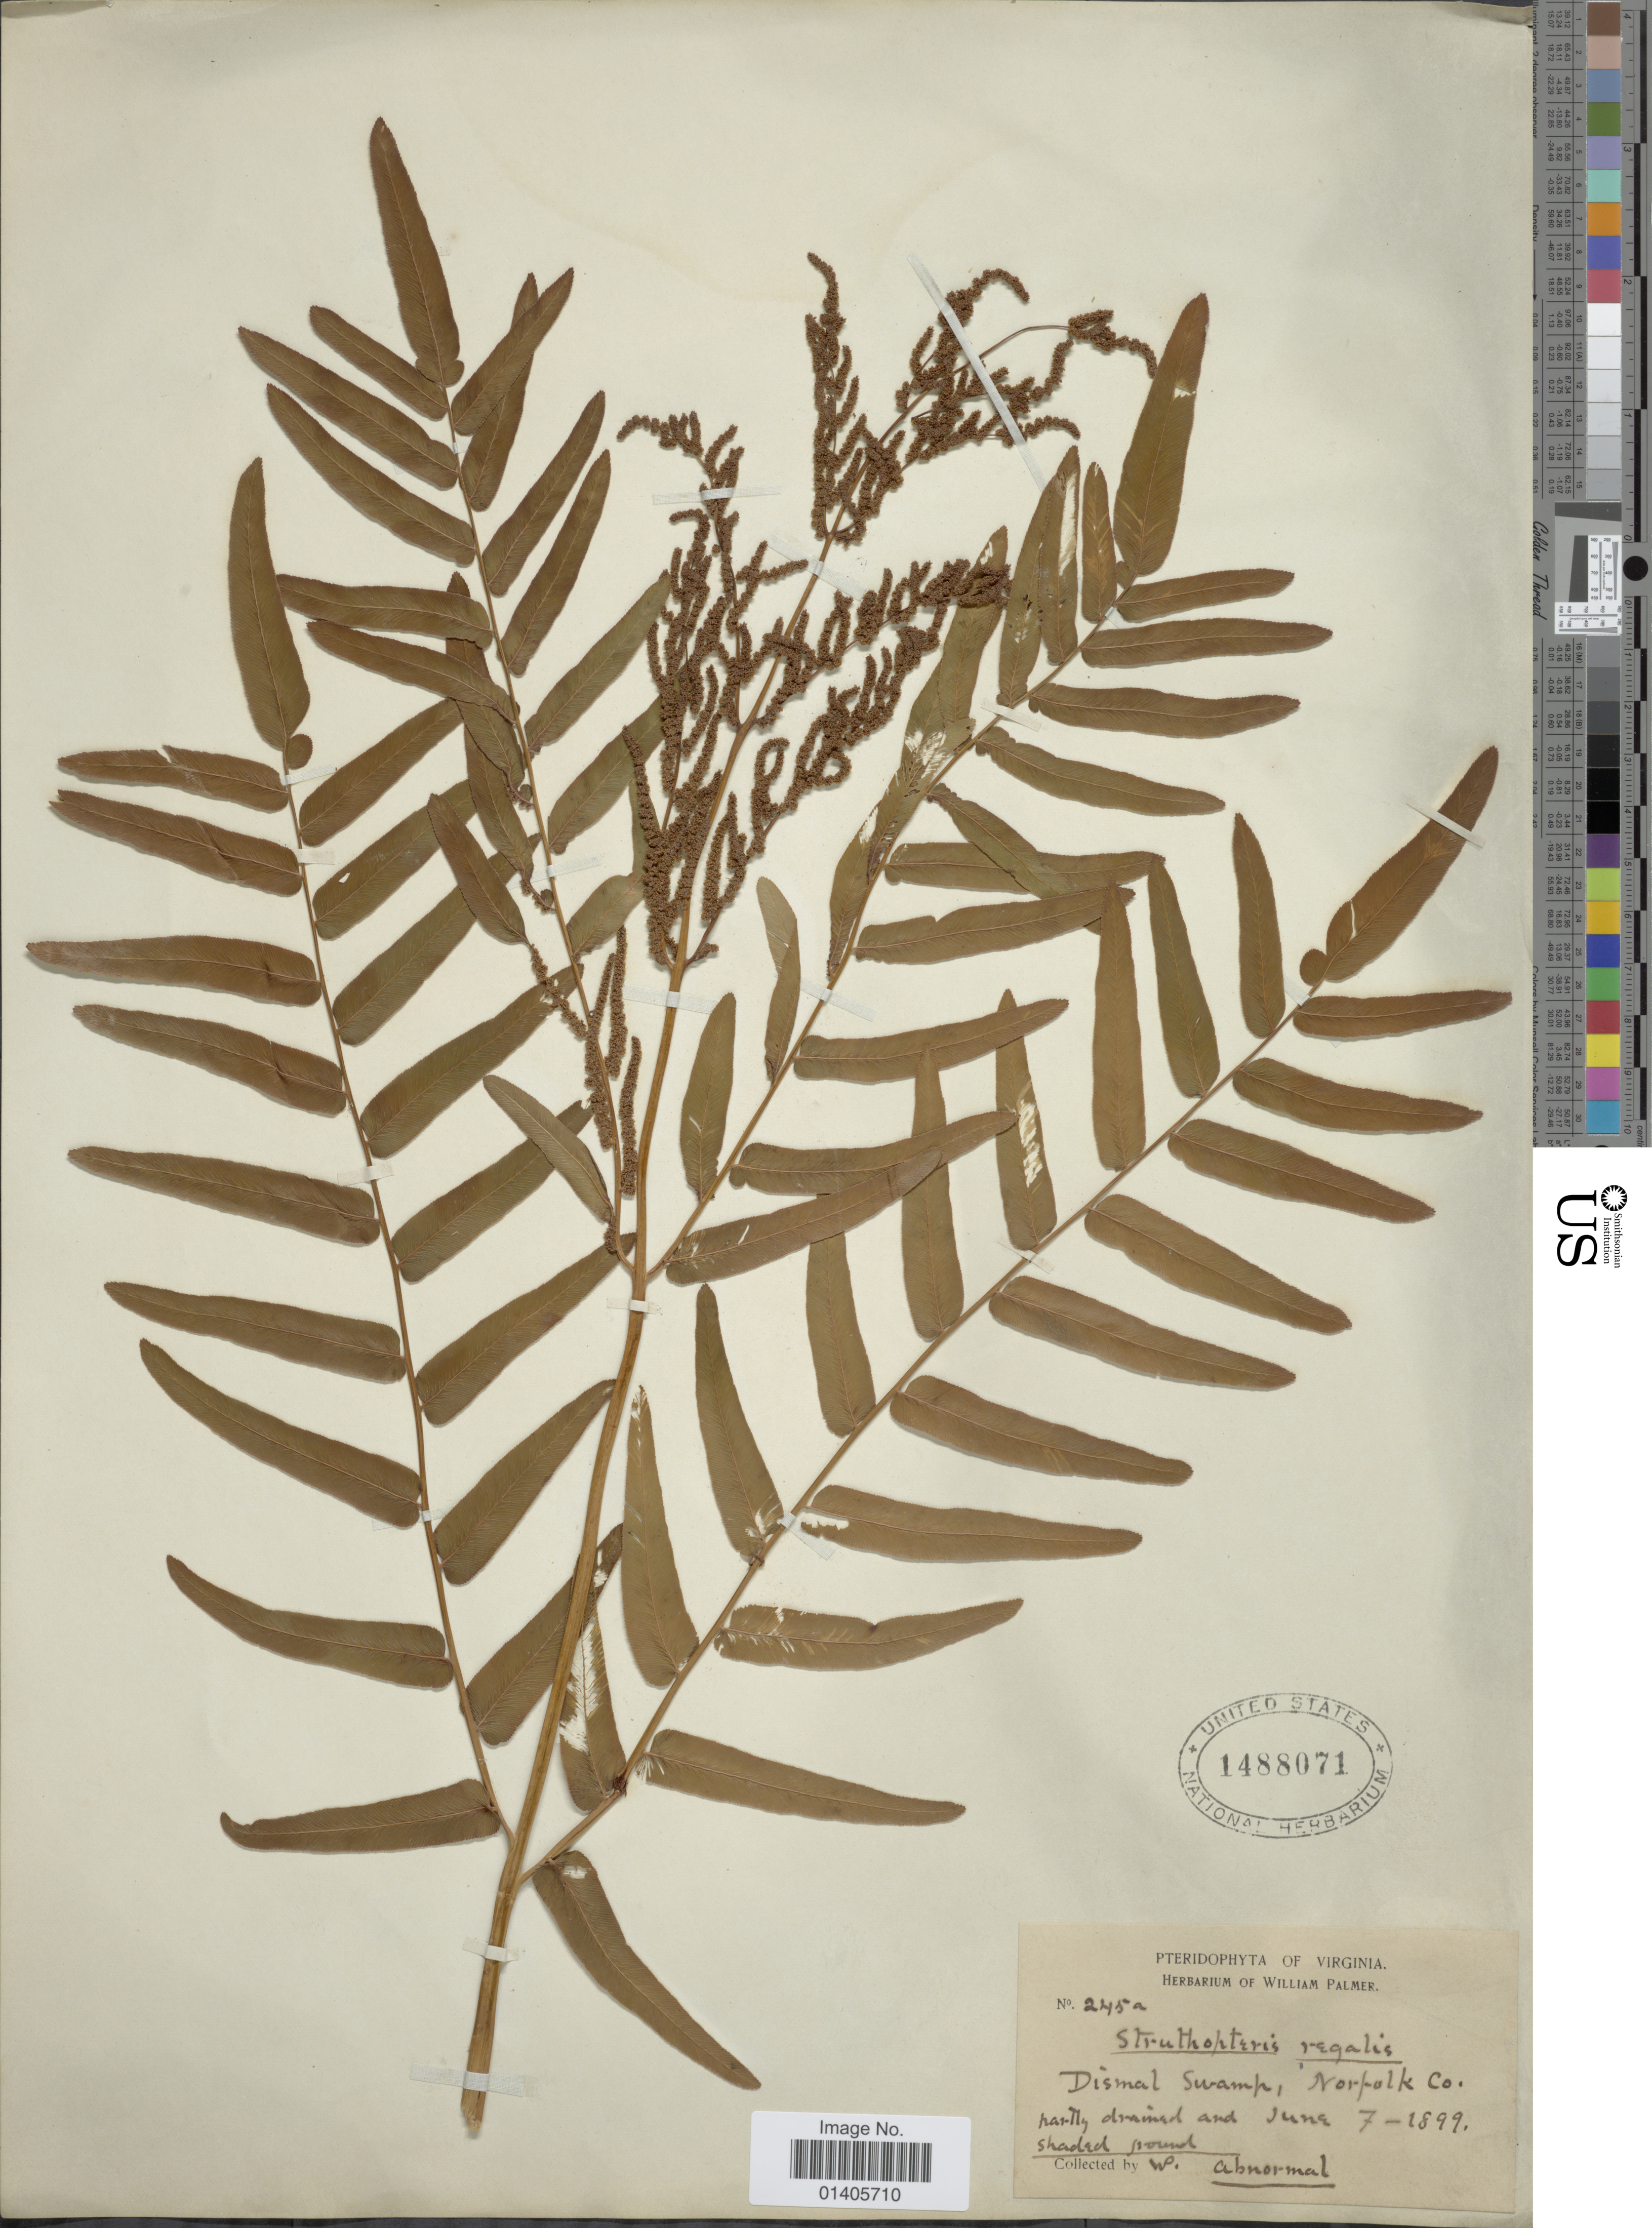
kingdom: Plantae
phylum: Tracheophyta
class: Polypodiopsida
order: Osmundales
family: Osmundaceae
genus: Osmunda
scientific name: Osmunda regalis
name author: L.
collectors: W. Palmer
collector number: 245a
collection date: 1899-06-07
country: United States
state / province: Virginia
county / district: City of Norfolk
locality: Dismal Swamp, Norfolk Co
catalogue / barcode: US 1488071